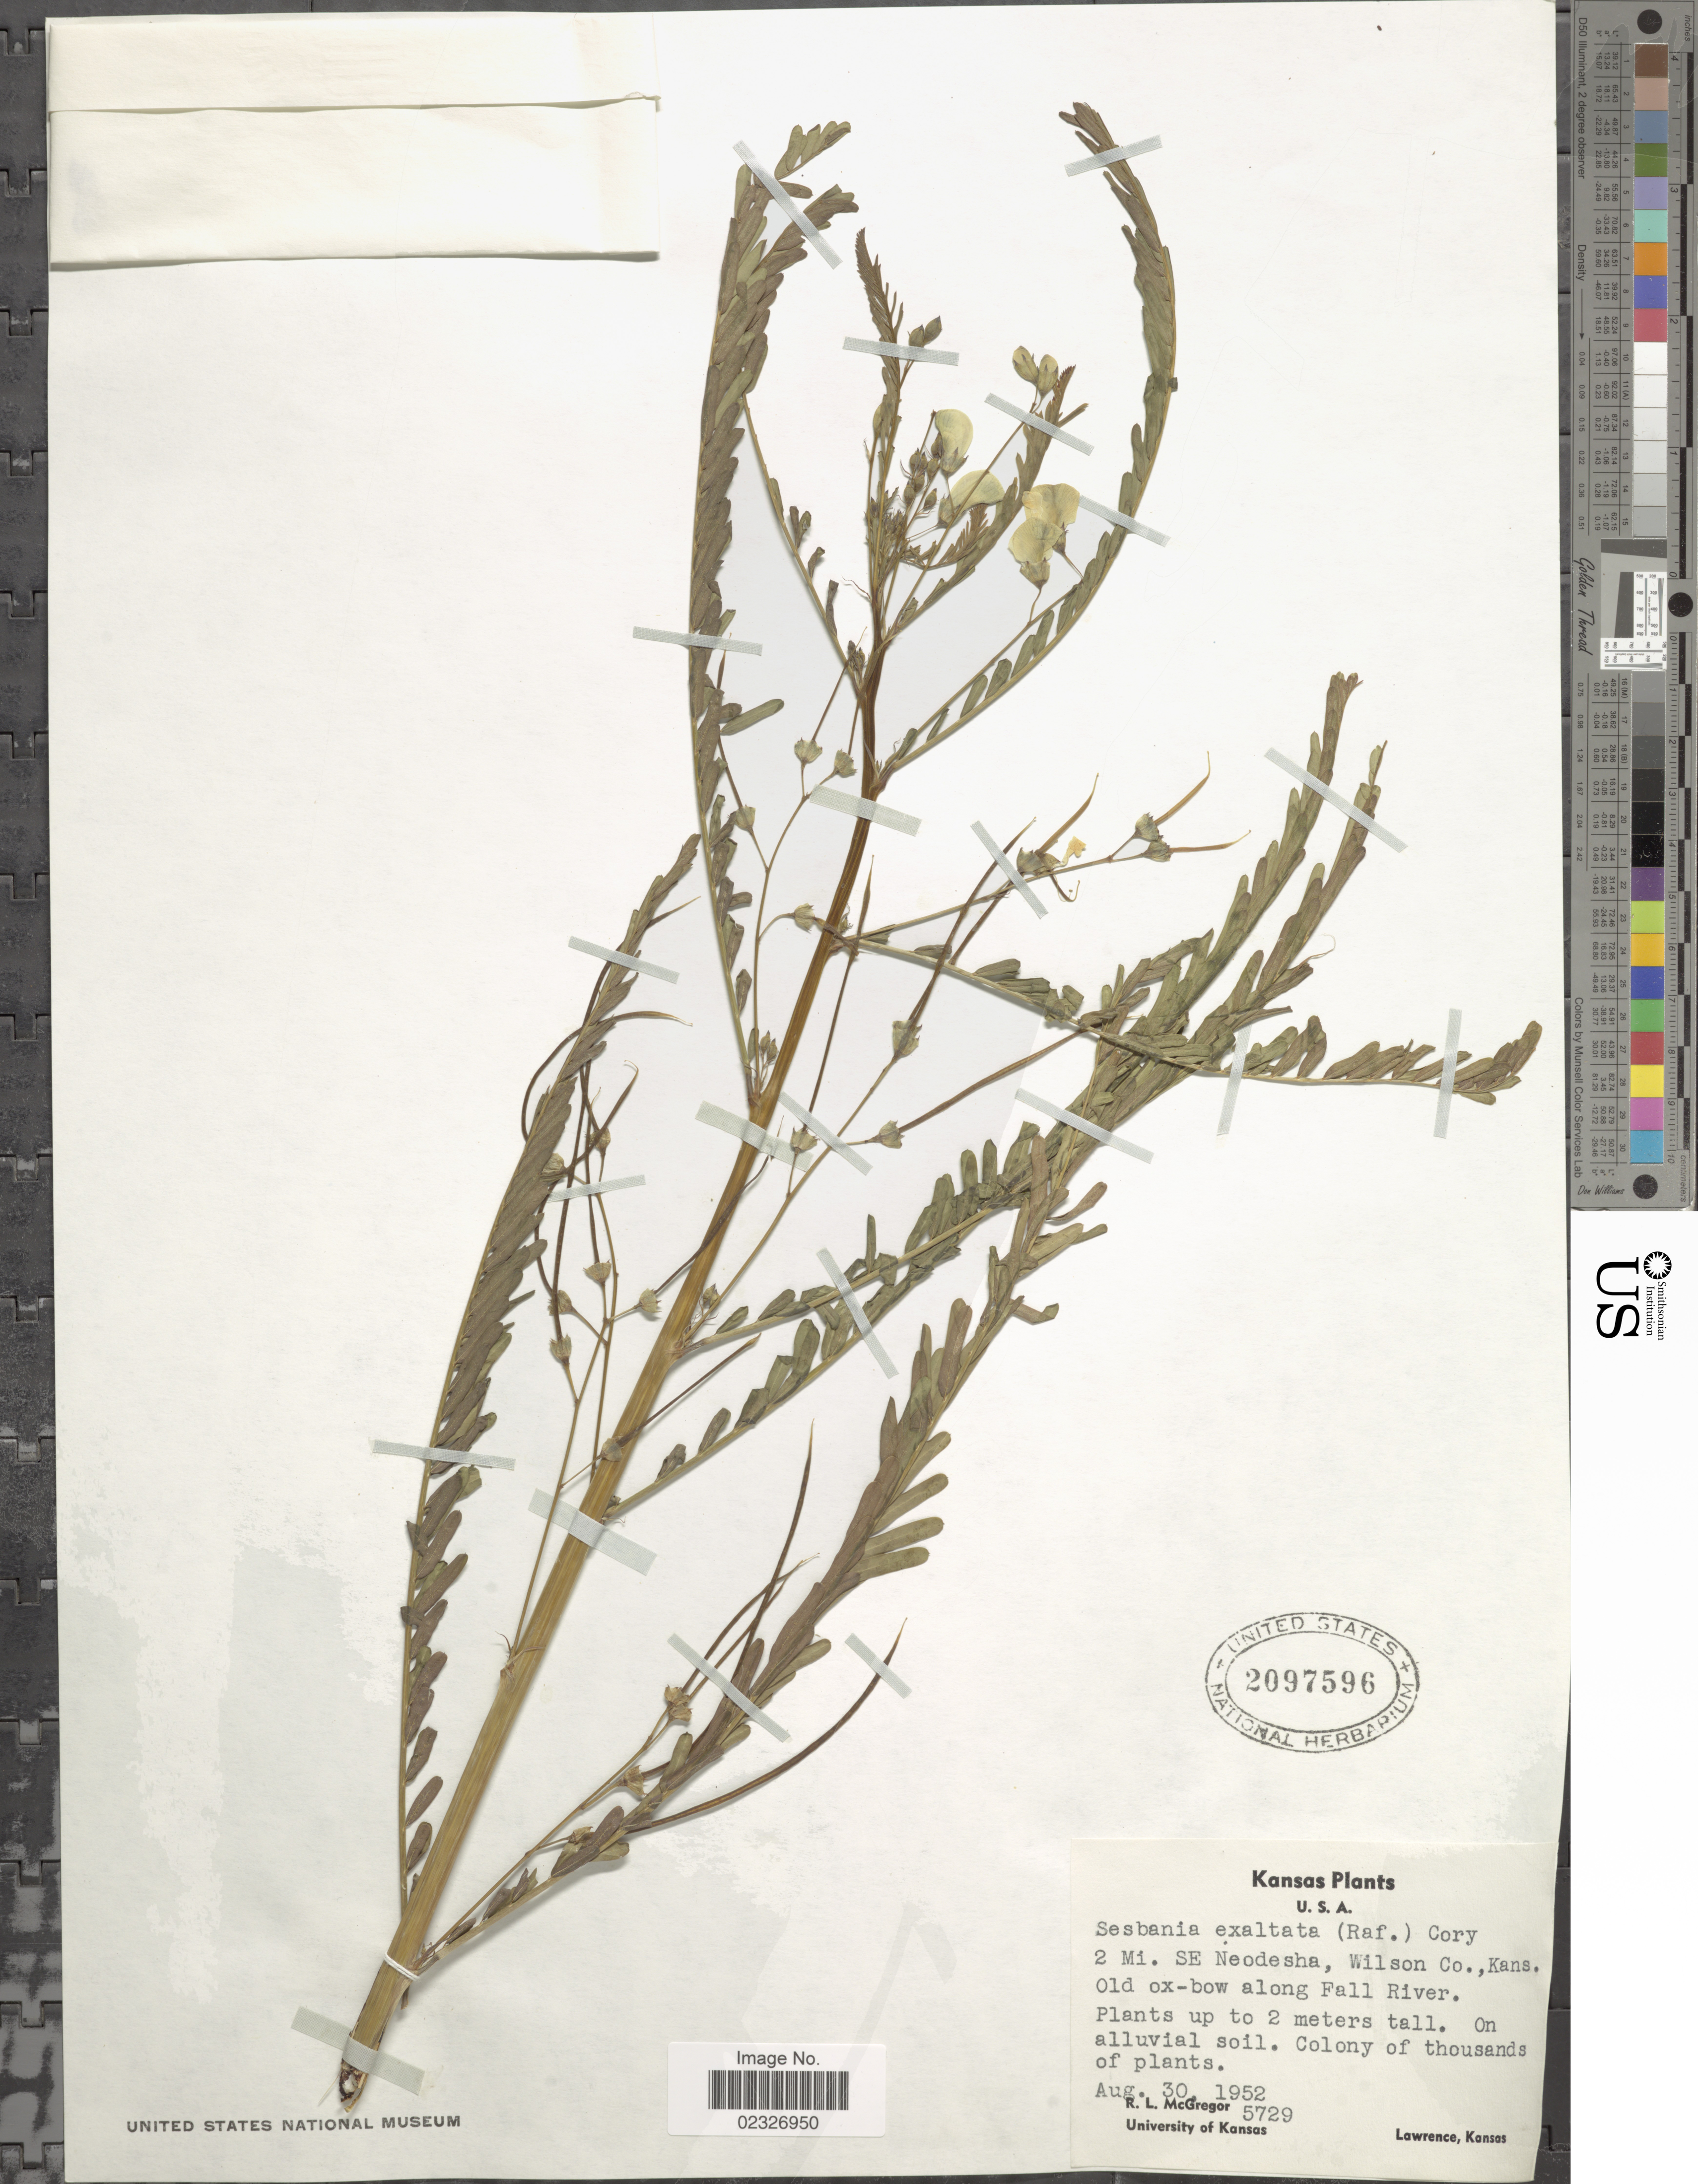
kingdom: Plantae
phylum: Tracheophyta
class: Magnoliopsida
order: Fabales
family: Fabaceae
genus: Sesbania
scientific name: Sesbania exaltata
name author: (Raf.) Cory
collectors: R. McGregor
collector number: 5729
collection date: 1952-08-30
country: United States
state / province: Kansas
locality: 2 mi. SE Neodesha, Wilson Co. Kans. Old ox-bow along Fall River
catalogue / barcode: US 2097596